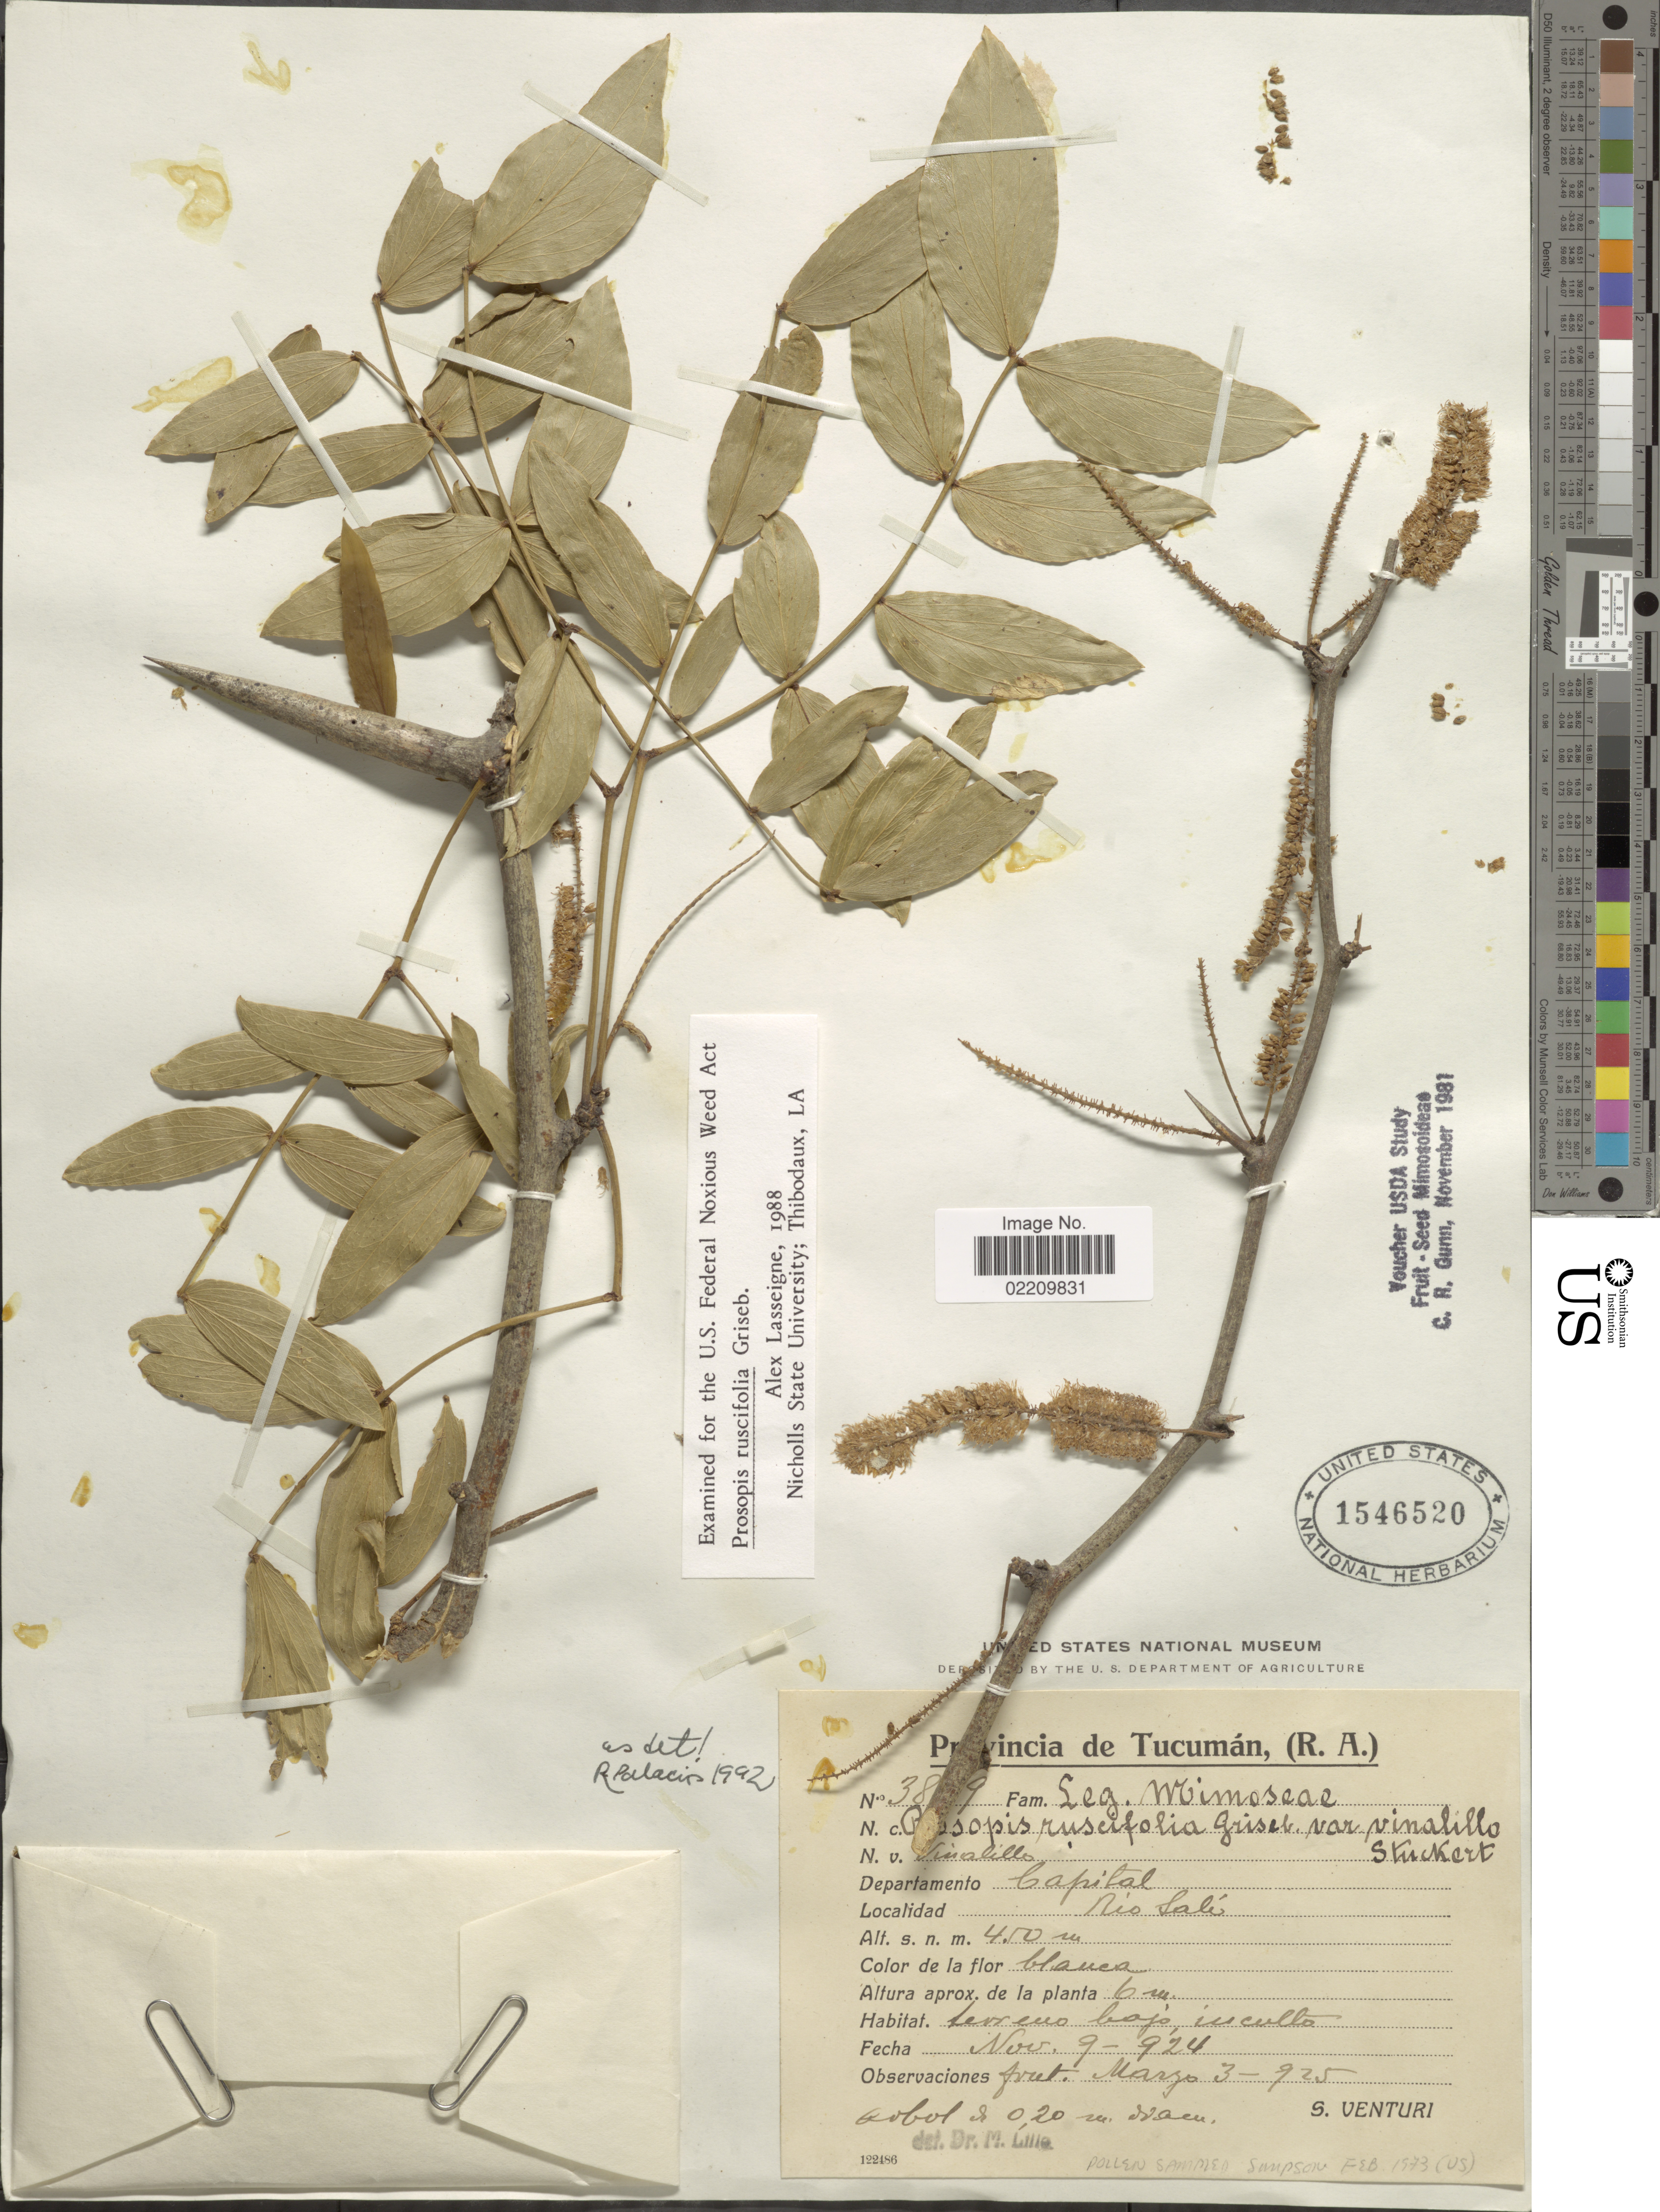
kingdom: Plantae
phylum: Tracheophyta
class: Magnoliopsida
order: Fabales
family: Fabaceae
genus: Neltuma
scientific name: Neltuma ruscifolia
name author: (Griseb.) C. E. Hughes & G.P. Lewis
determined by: Strong, Mark T., (BOT), Smithsonian Institution - National Museum of Natural History (UNITED STATES)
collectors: S. Venturi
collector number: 389*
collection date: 1924-11-09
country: Argentina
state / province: Tucuman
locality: Provincia de Tucumán, (R.A.). Departamento Capital. Rio Sali.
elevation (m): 450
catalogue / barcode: US 1546520